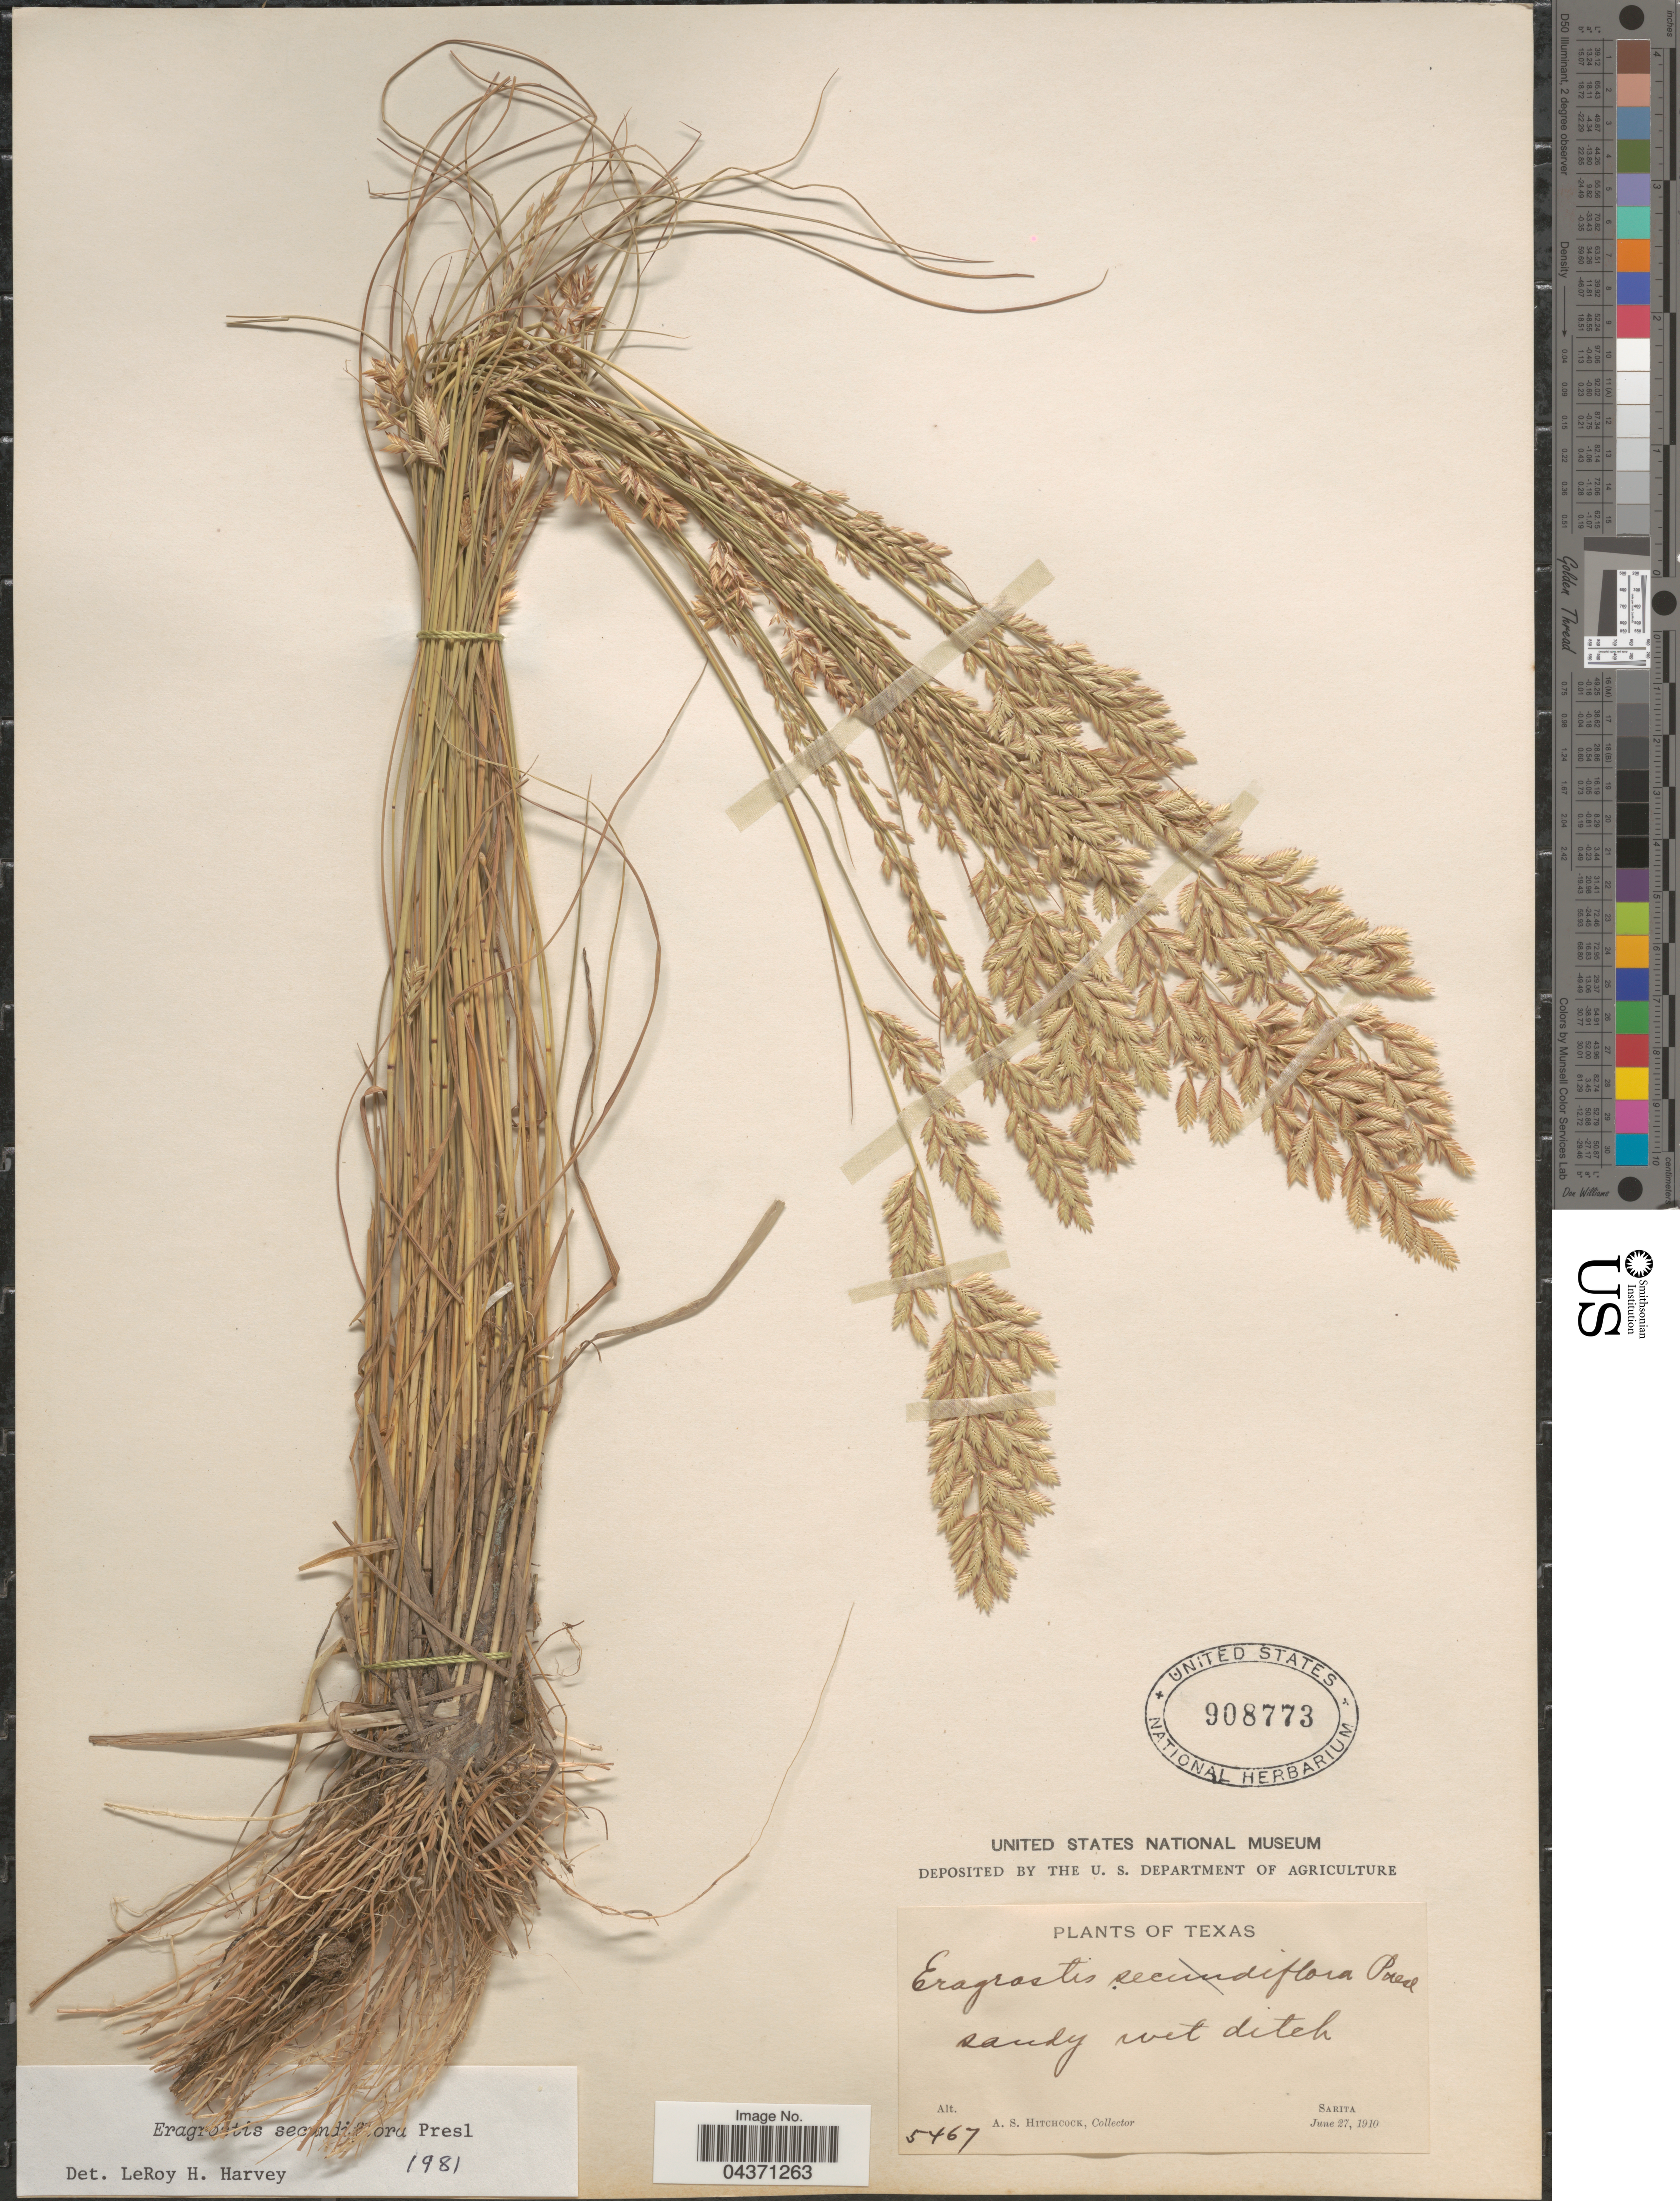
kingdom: Plantae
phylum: Tracheophyta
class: Liliopsida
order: Poales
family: Poaceae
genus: Eragrostis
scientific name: Eragrostis secundiflora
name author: J. Presl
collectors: A. S. Hitchcock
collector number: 5467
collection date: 1910-06-27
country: United States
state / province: Texas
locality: Sarita.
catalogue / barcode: US 908773